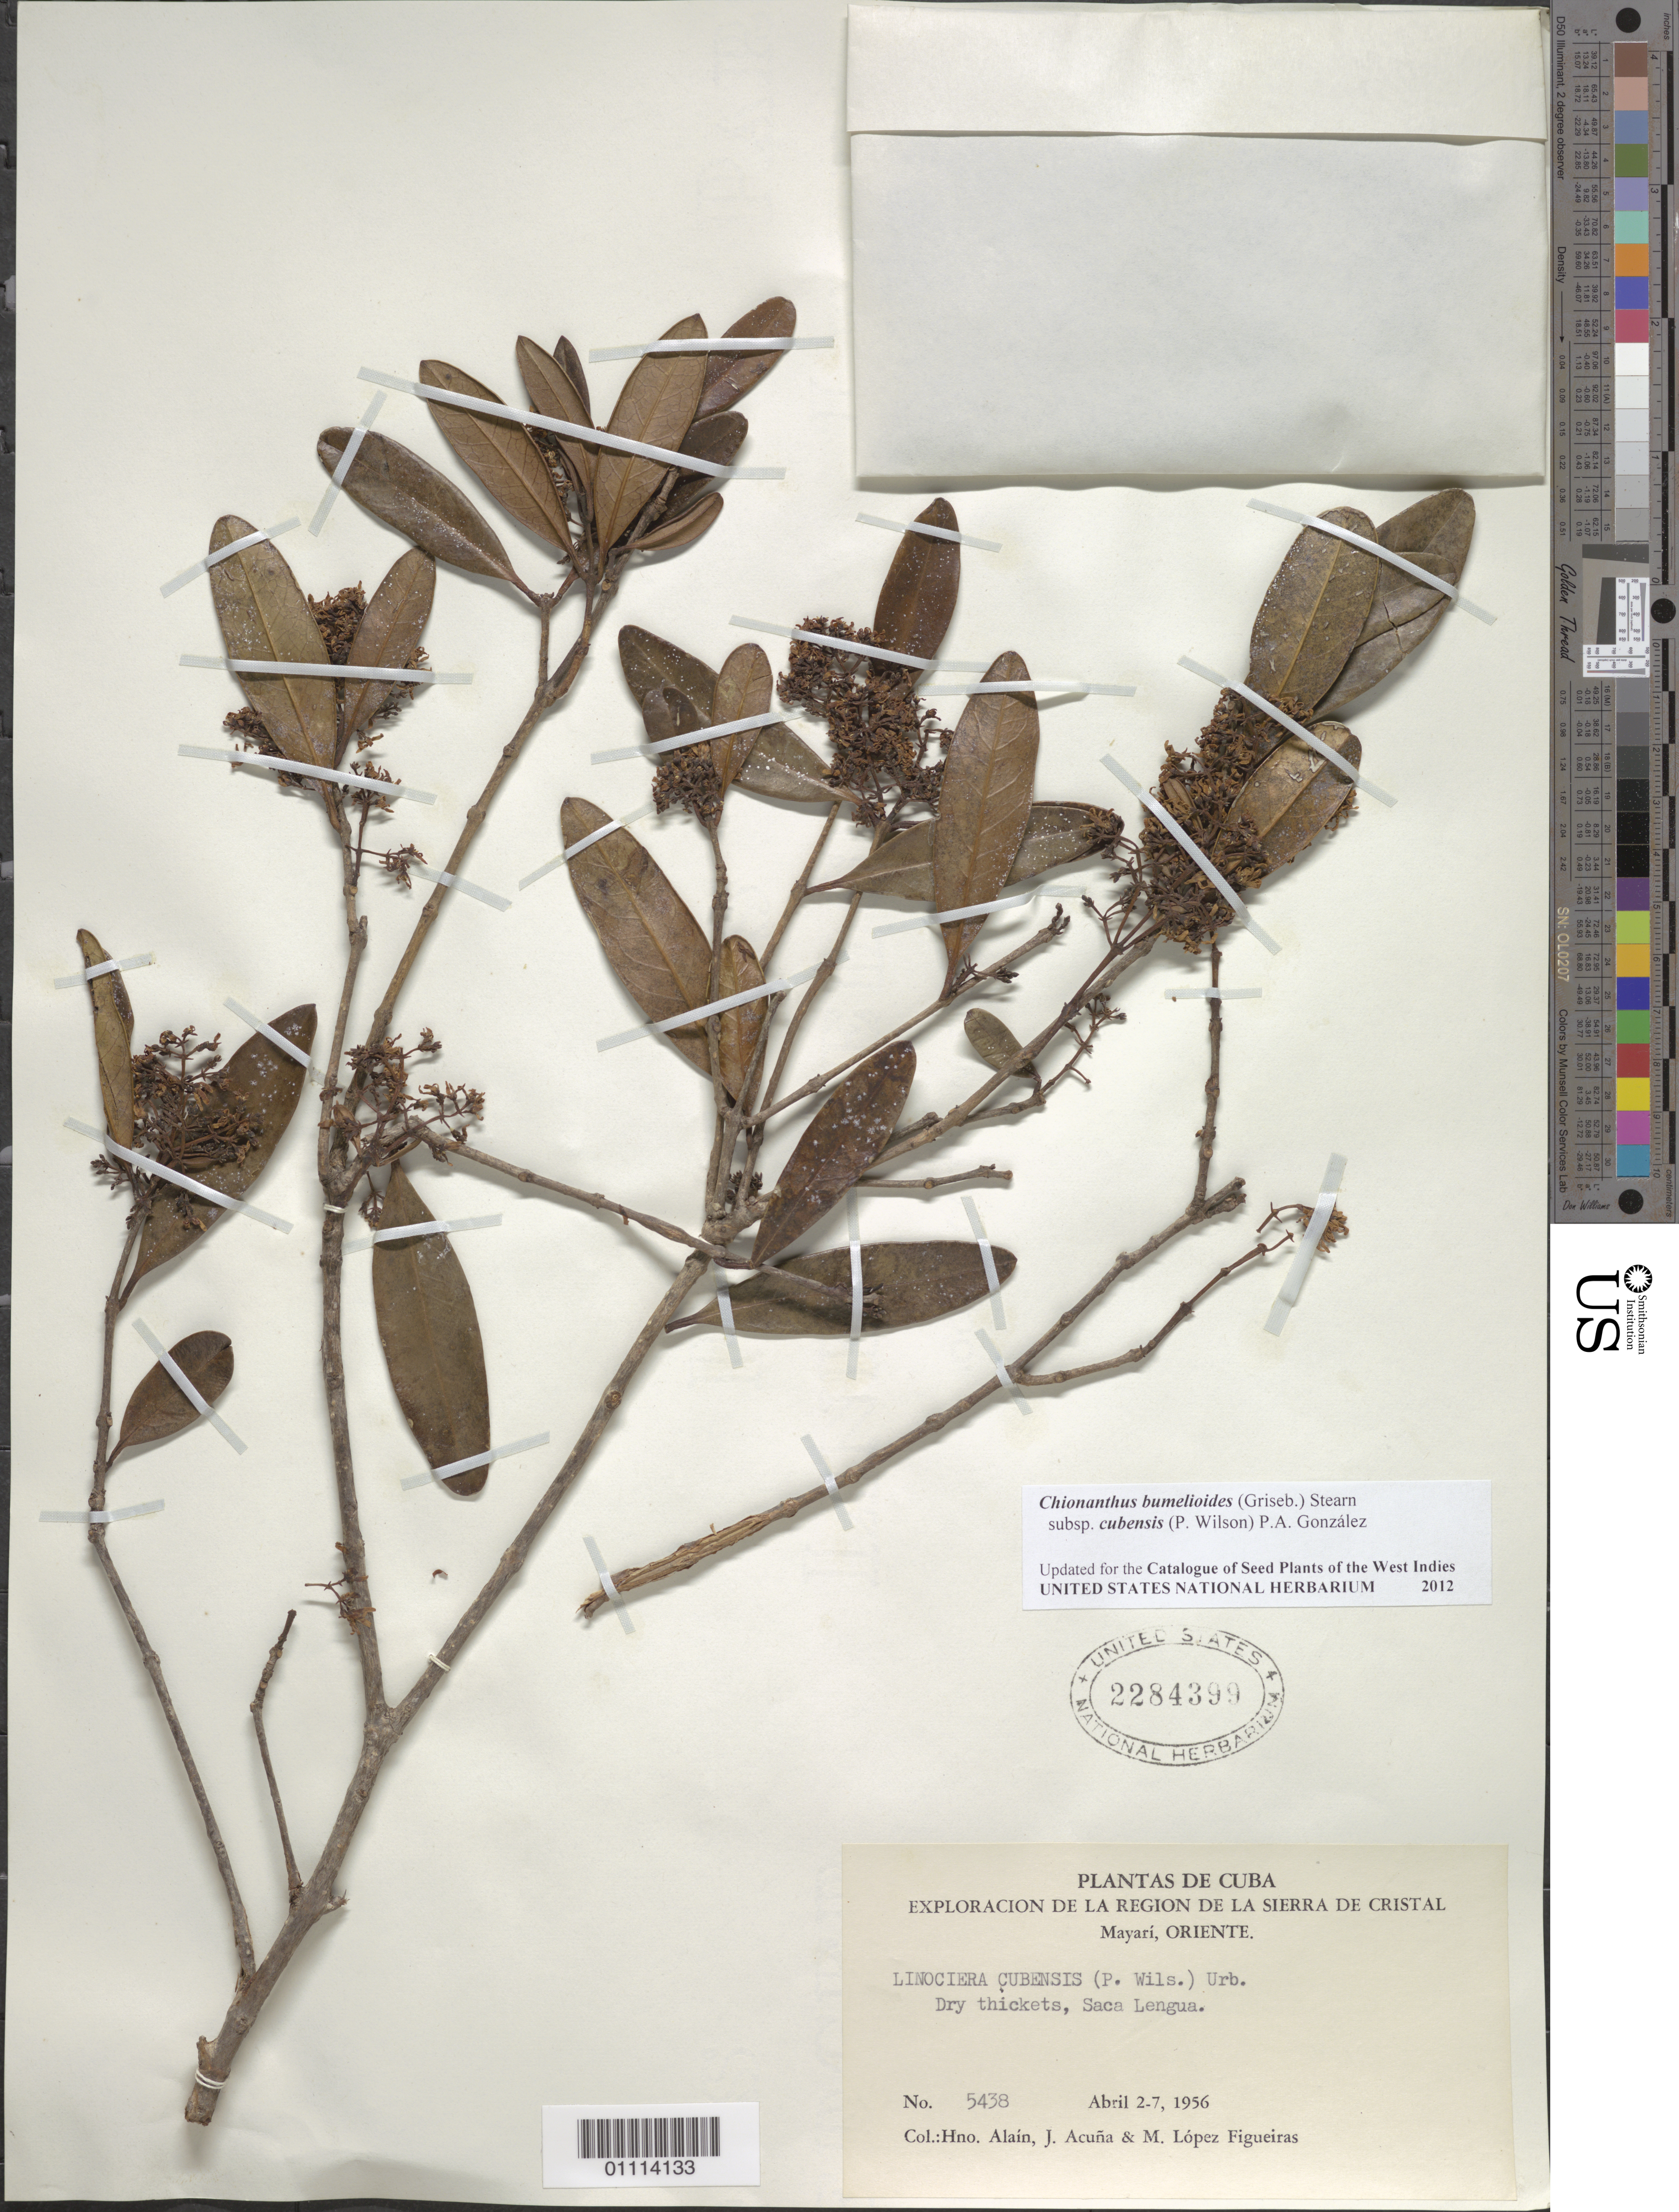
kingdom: Plantae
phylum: Tracheophyta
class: Magnoliopsida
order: Lamiales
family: Oleaceae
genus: Linociera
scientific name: Linociera cubensis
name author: (P. Wilson) Urb.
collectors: A. H. Liogier, J. Acuña & M. López Figueiras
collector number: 5438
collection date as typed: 02 Apr 1956 to 07 Apr 1956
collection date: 1956-04-02/1956-04-07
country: Cuba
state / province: Holguín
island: Cuba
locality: Dry thickets, Saca Lengua, Mayari, Oriente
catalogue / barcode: US 2284399